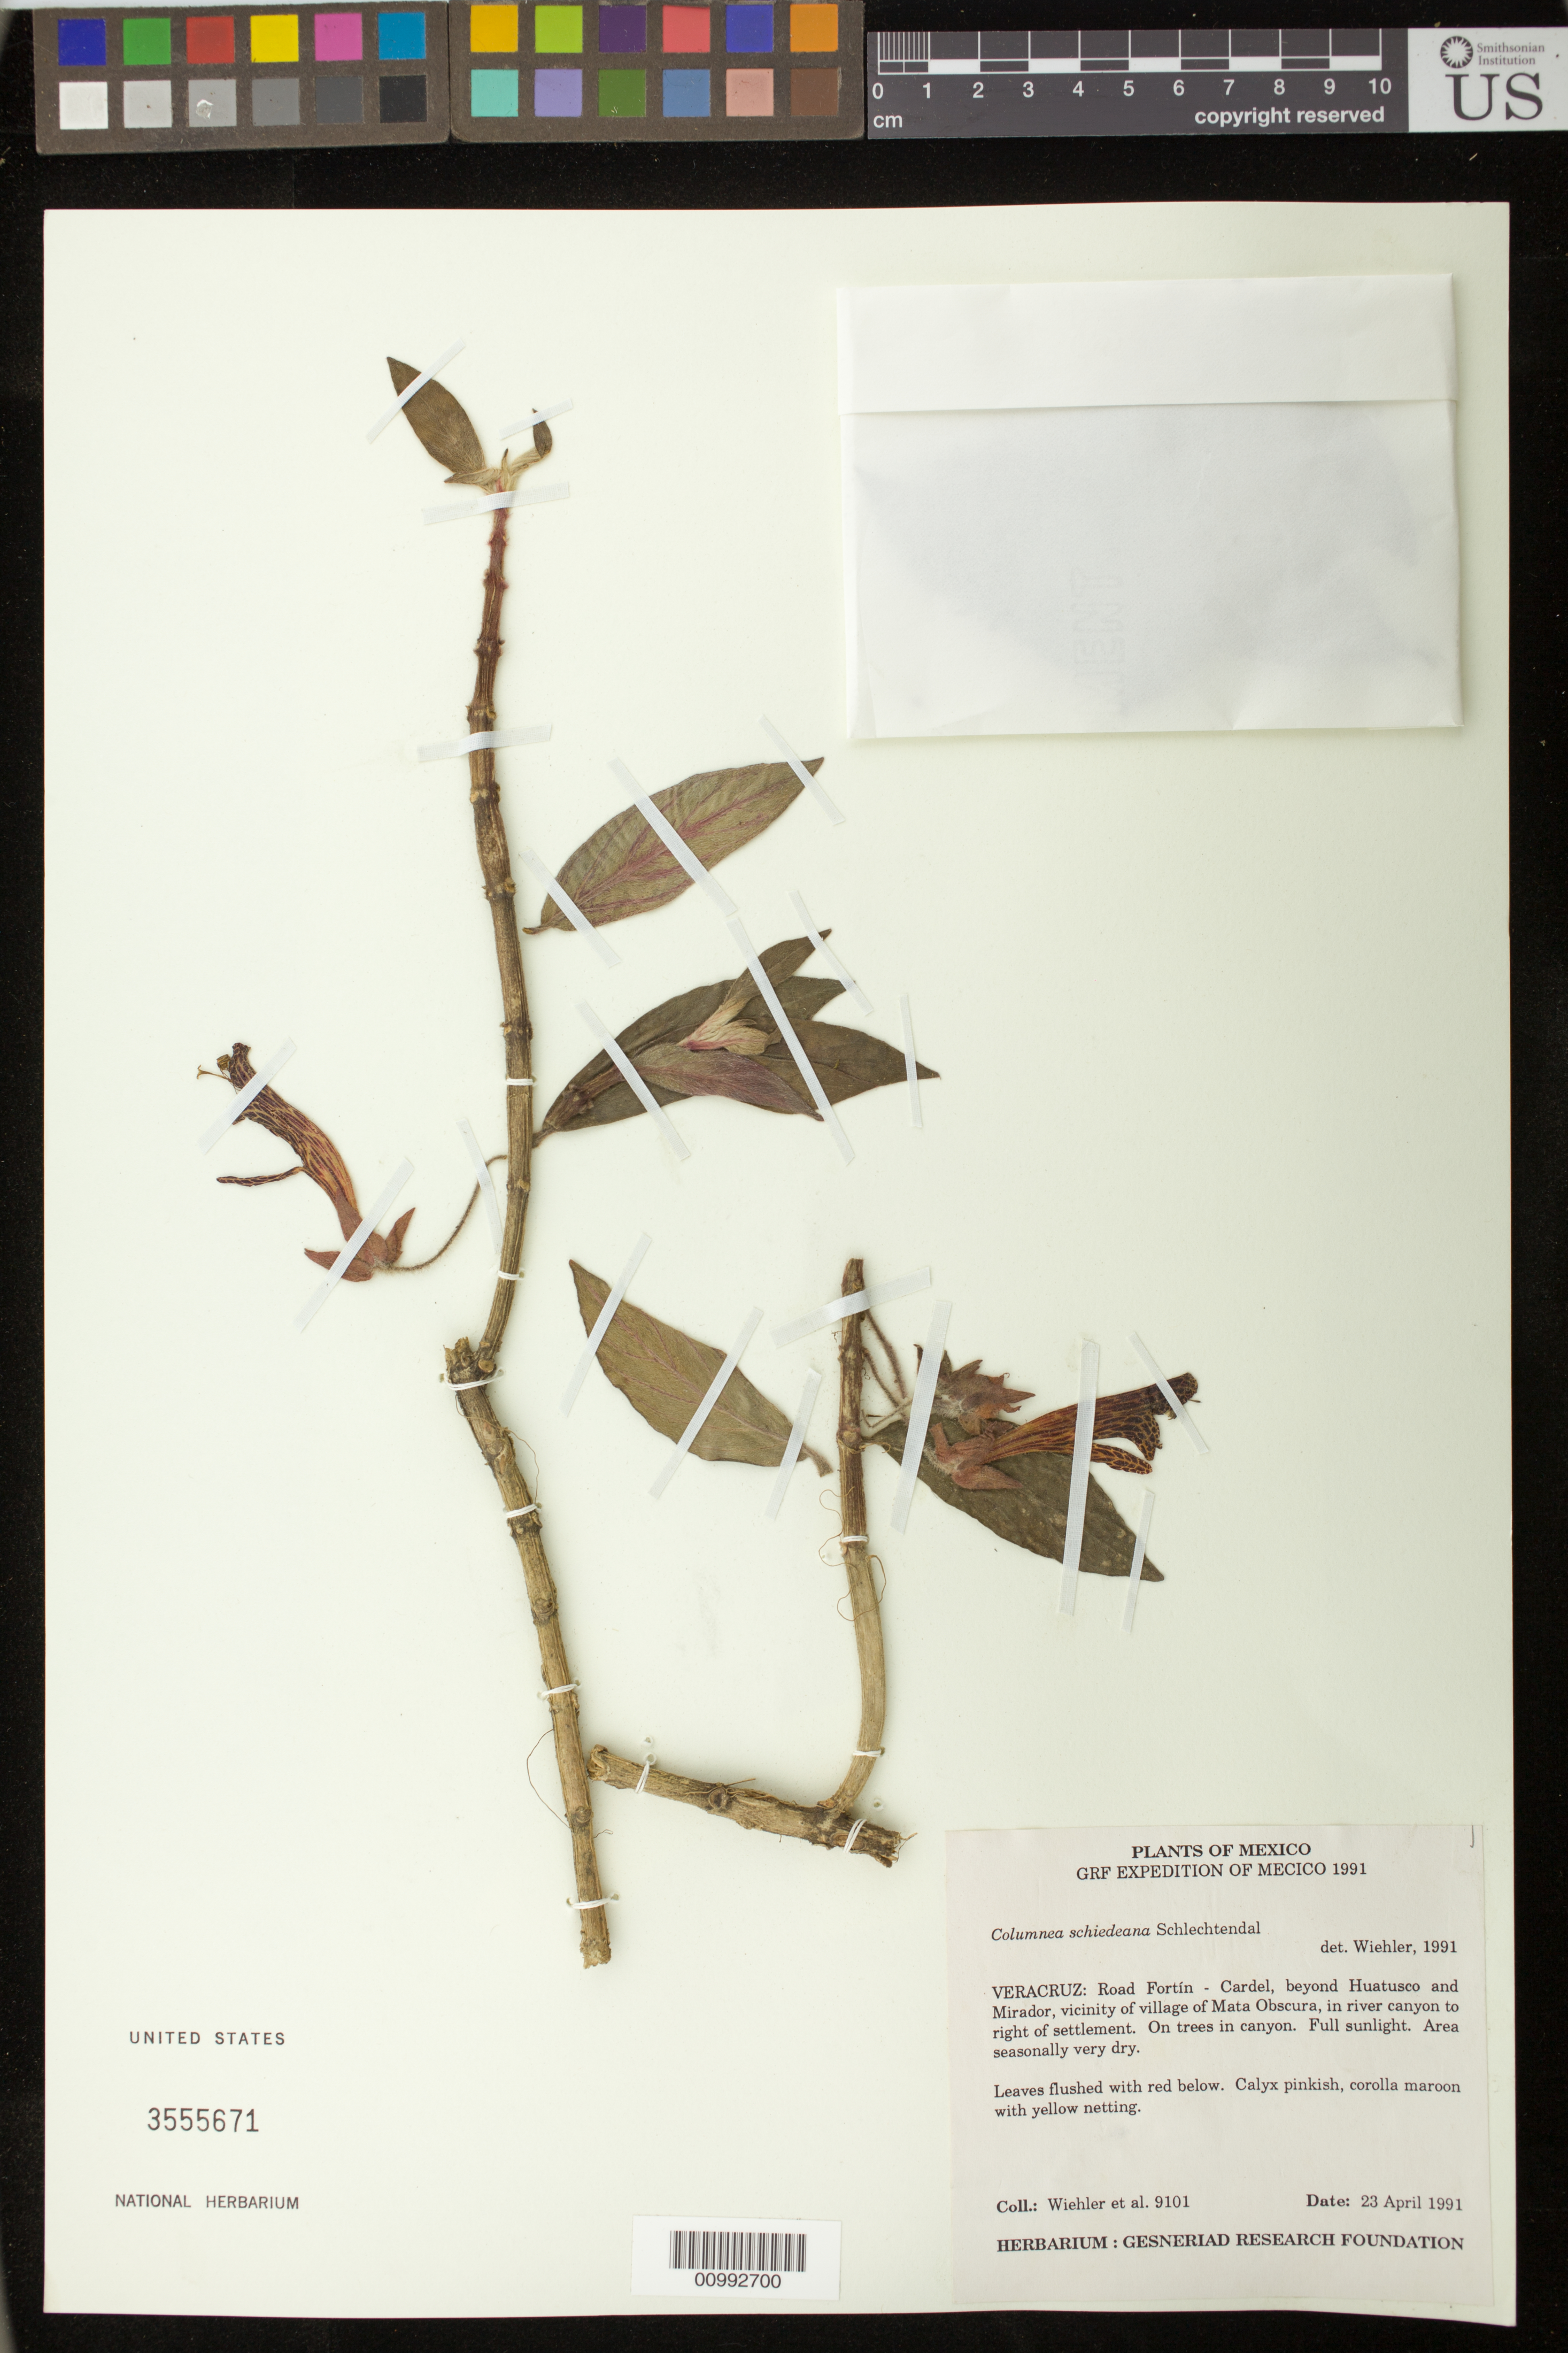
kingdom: Plantae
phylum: Tracheophyta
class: Magnoliopsida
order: Lamiales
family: Gesneriaceae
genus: Columnea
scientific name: Columnea schiedeana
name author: Schltdl.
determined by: Wiehler, H. J.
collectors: H. J. Wiehler & et al.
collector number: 9101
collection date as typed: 23 Apr 1991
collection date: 1991-04-23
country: Mexico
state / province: Veracruz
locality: Veracruz: road Fortín-Cardel, beyond Huatusco and Mirador, vicinity of village of Mata Obscura, in river canyon to right of settlement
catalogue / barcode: US 3555671